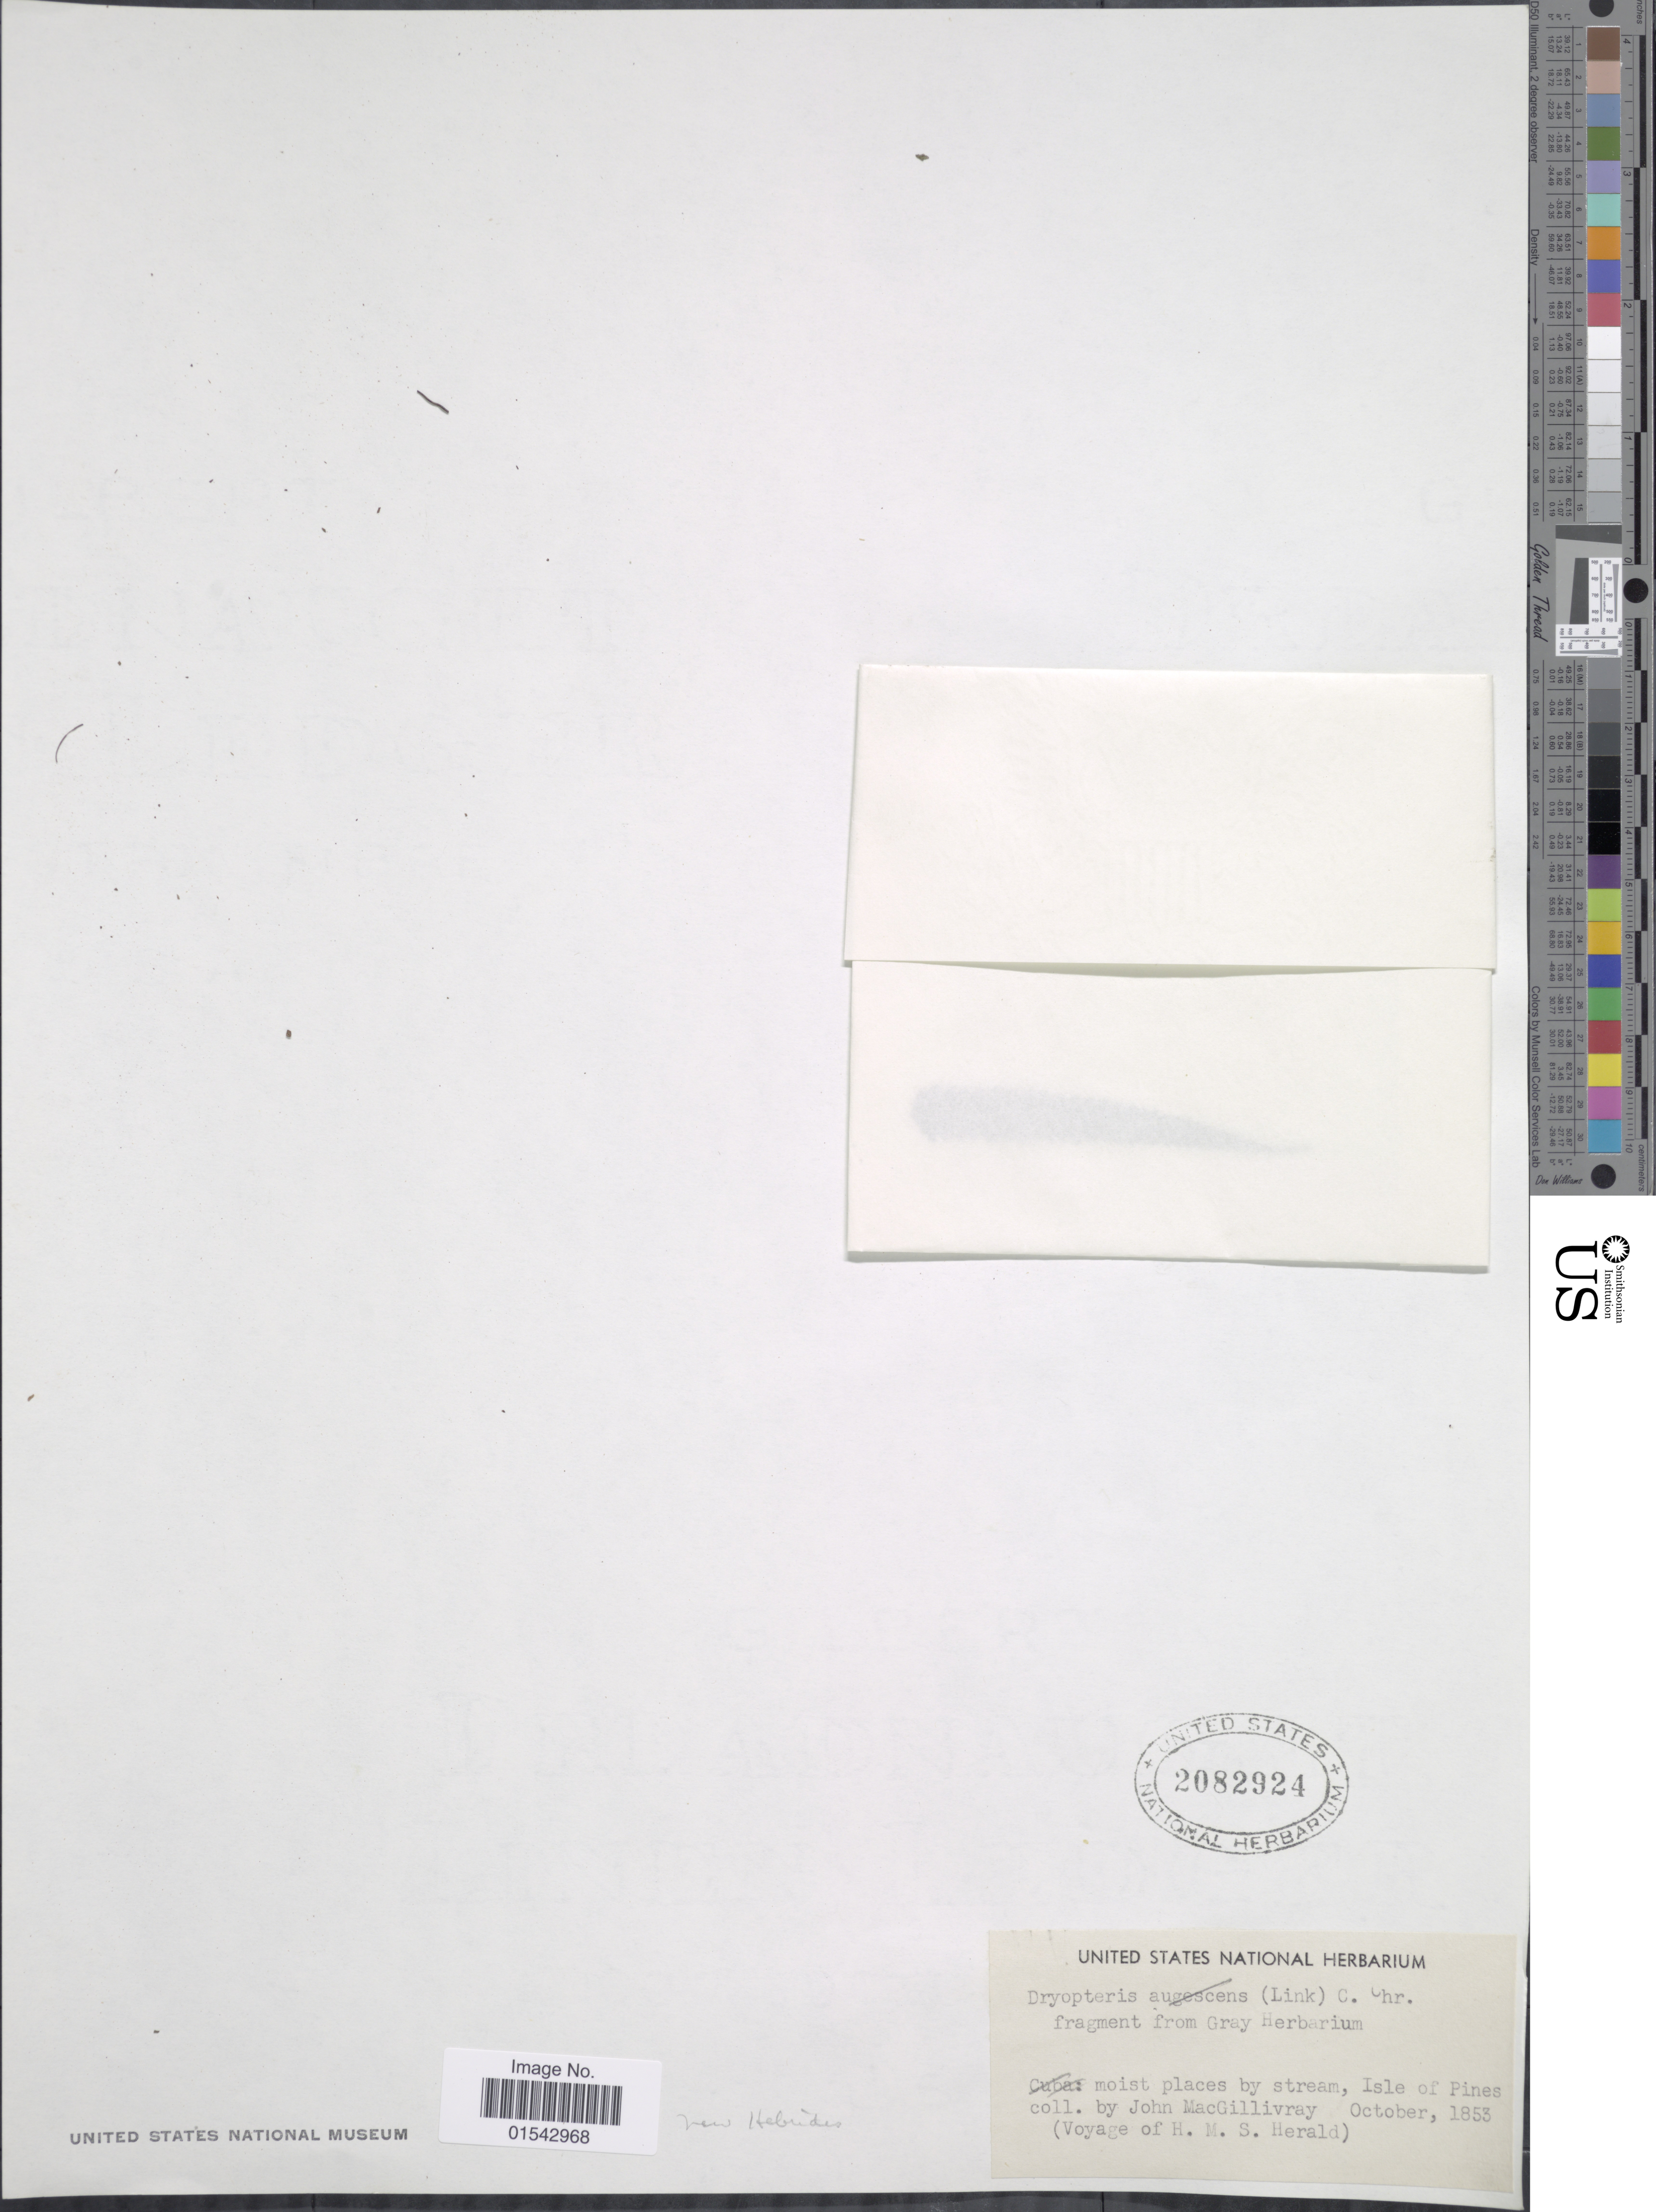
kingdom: Plantae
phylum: Tracheophyta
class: Polypodiopsida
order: Polypodiales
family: Thelypteridaceae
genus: Cyclosorus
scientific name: Cyclosorus sp.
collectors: J. Macgillivray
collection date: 1853-10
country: New Caledonia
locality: Isle of Pines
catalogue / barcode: US 2082924